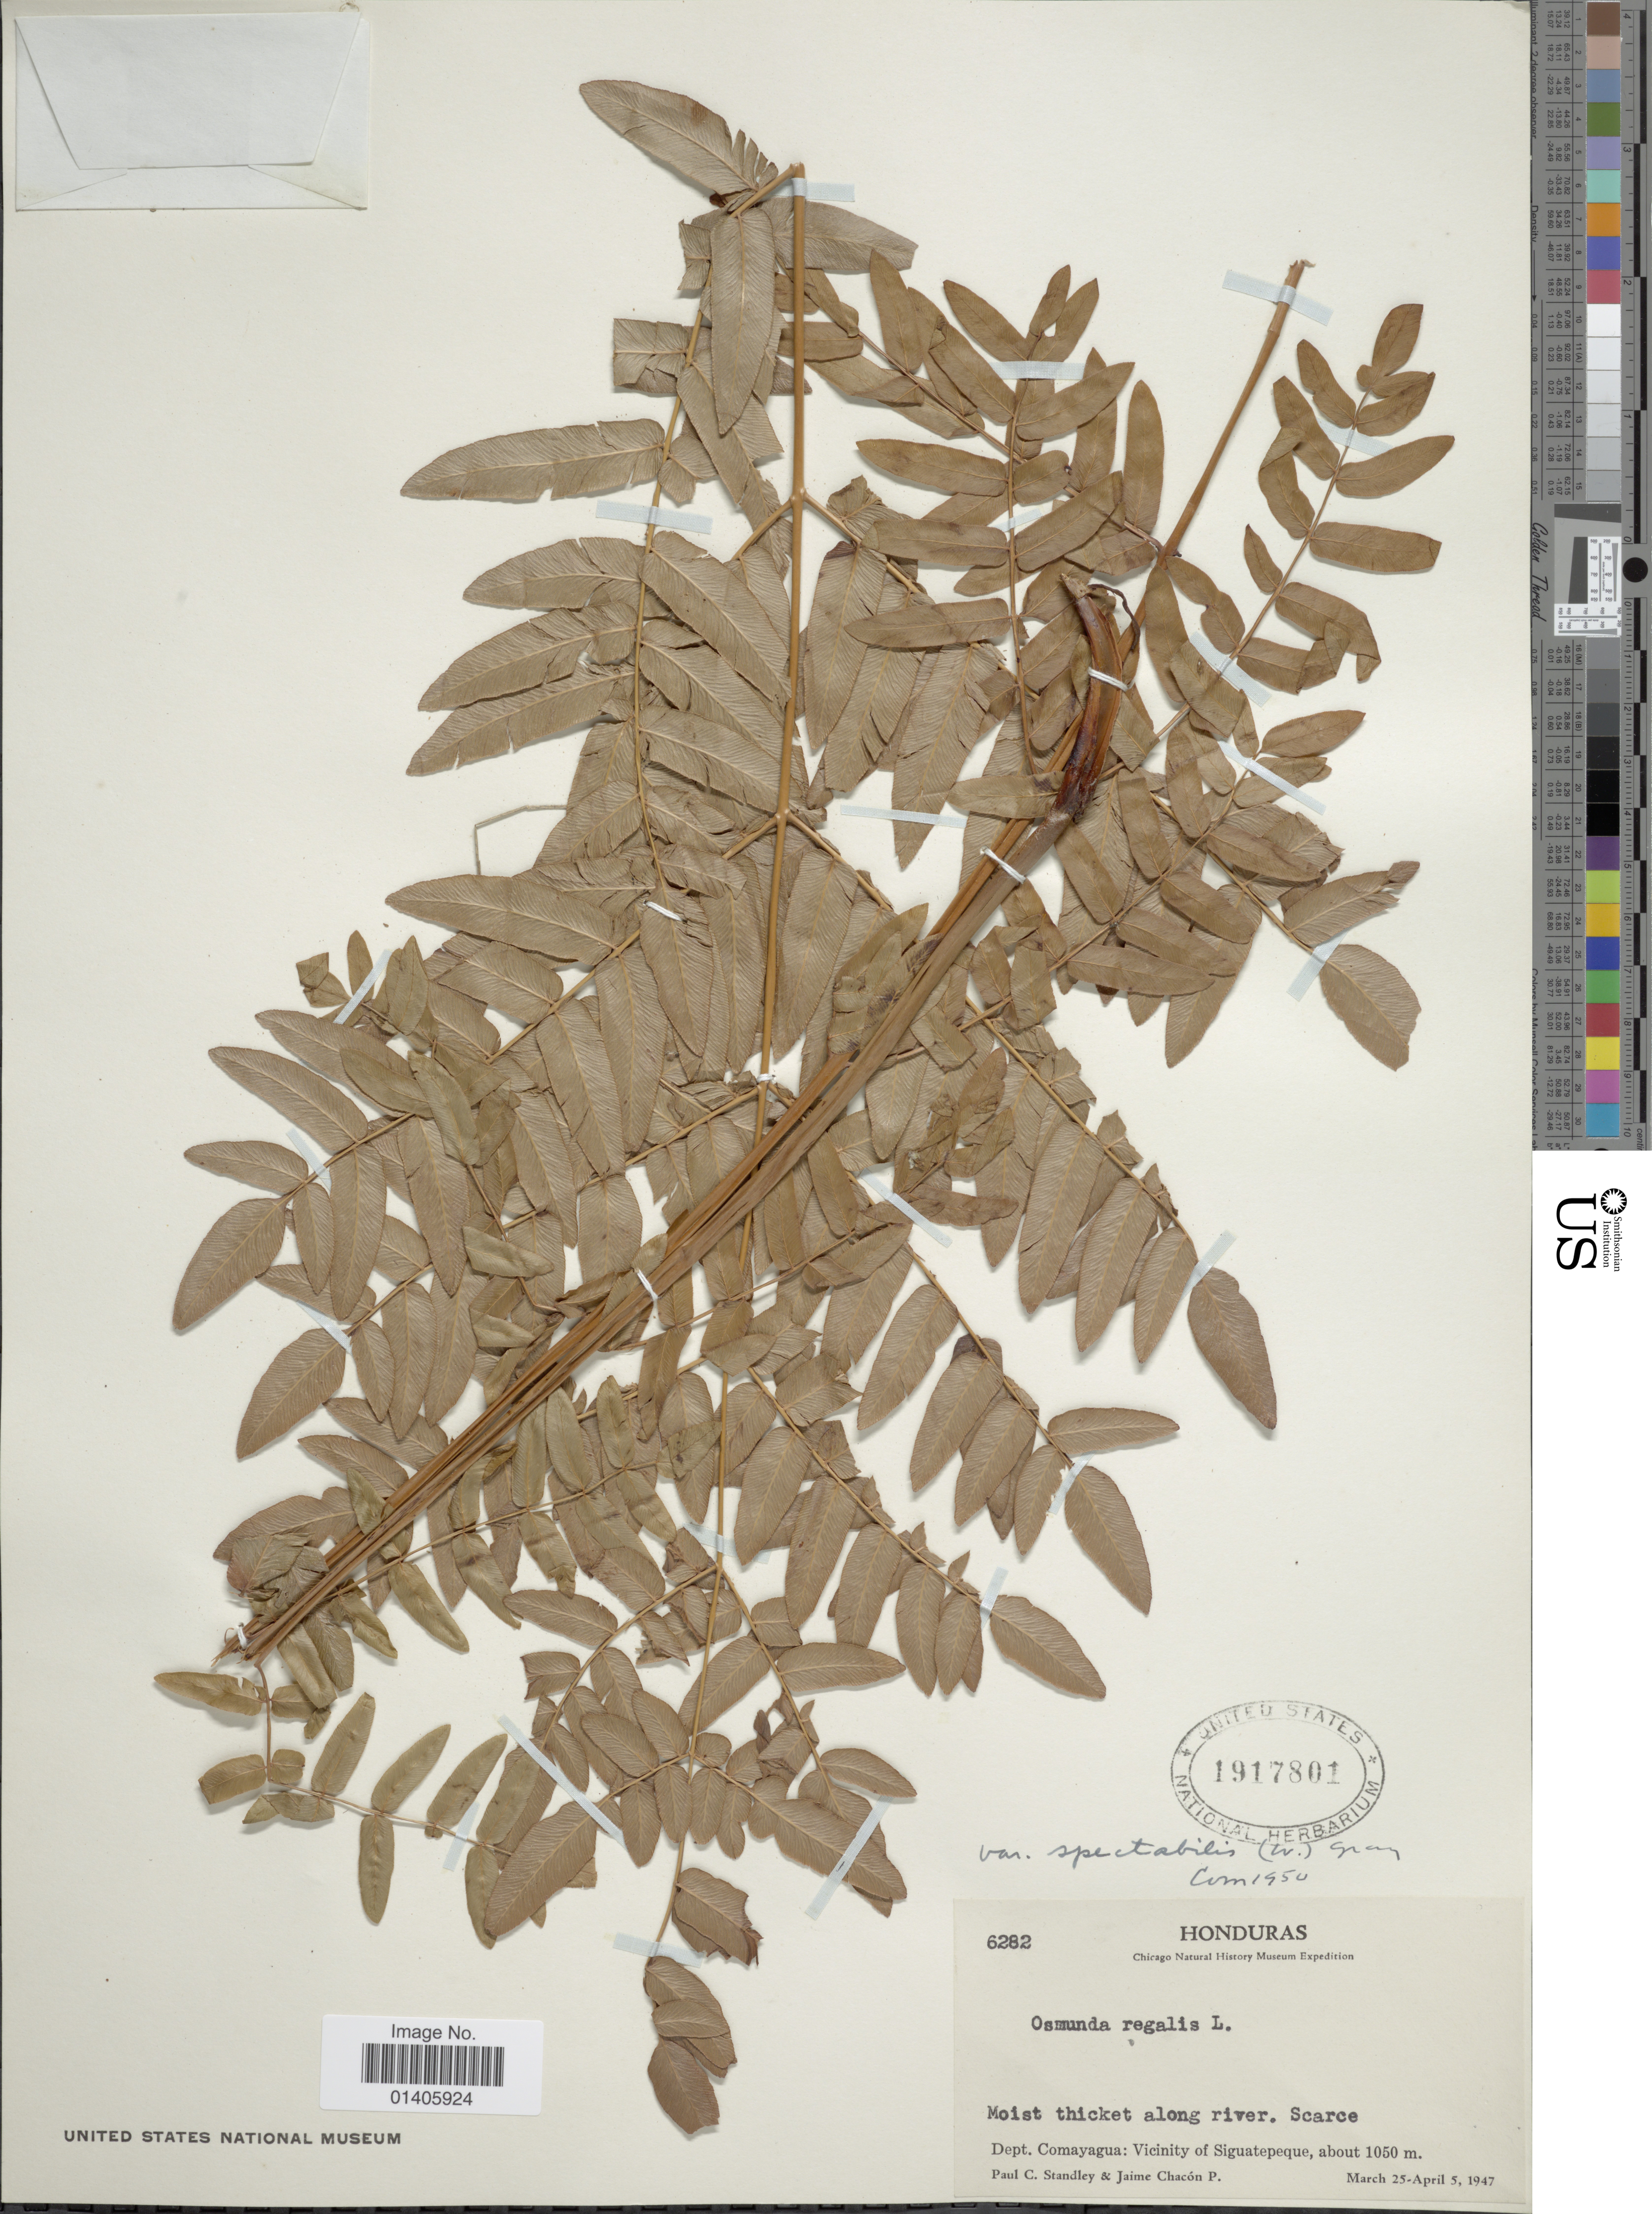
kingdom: Plantae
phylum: Tracheophyta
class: Polypodiopsida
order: Osmundales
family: Osmundaceae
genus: Osmunda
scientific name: Osmunda regalis var. spectabilis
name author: (Willd.) A. Gray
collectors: P. C. Standley & J. Chacon P.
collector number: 6282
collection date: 1947-03-25/1947-04-05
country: Honduras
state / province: Comayagua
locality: Vicinity of Siguatepeque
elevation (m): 1050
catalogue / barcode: US 1917801